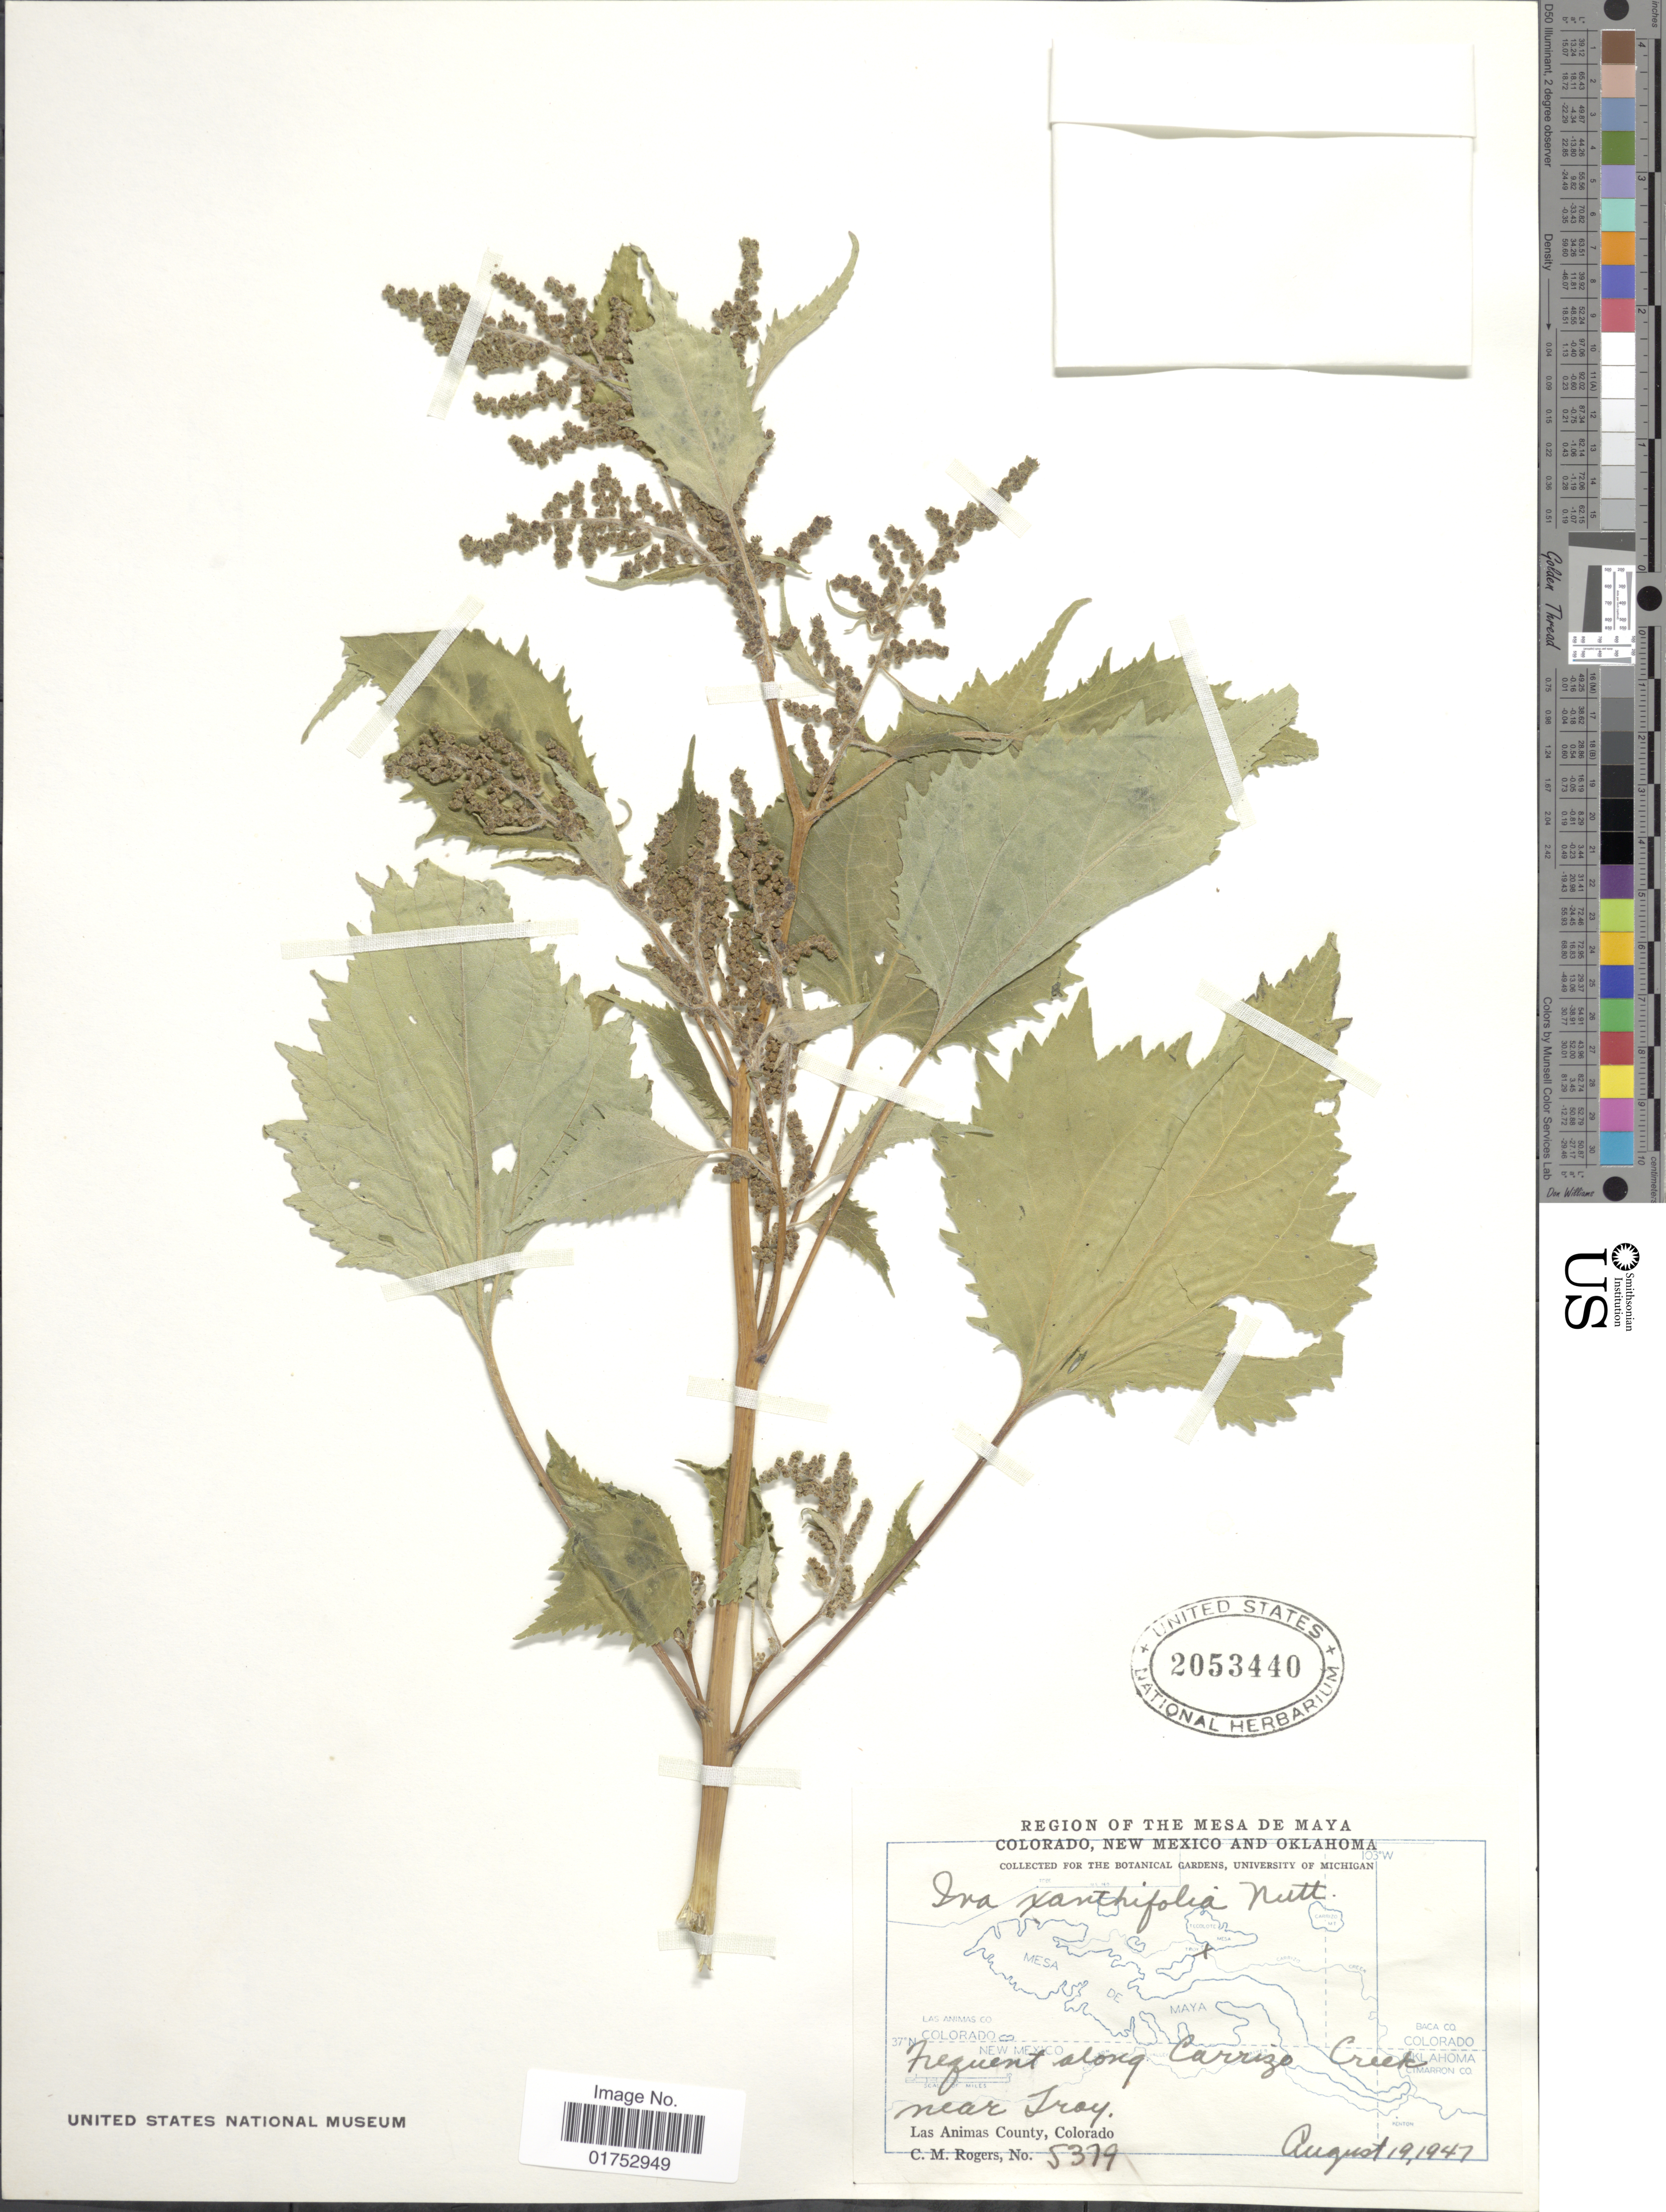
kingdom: Plantae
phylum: Tracheophyta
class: Magnoliopsida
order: Asterales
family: Asteraceae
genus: Iva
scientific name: Iva xanthifolia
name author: Nutt.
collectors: C. M. Rogers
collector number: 5379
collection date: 1947-08-19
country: United States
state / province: Colorado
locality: Region of the Mesa de Maya, along Carrizo Creek near Troy, Las Animas County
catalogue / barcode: US 2053440